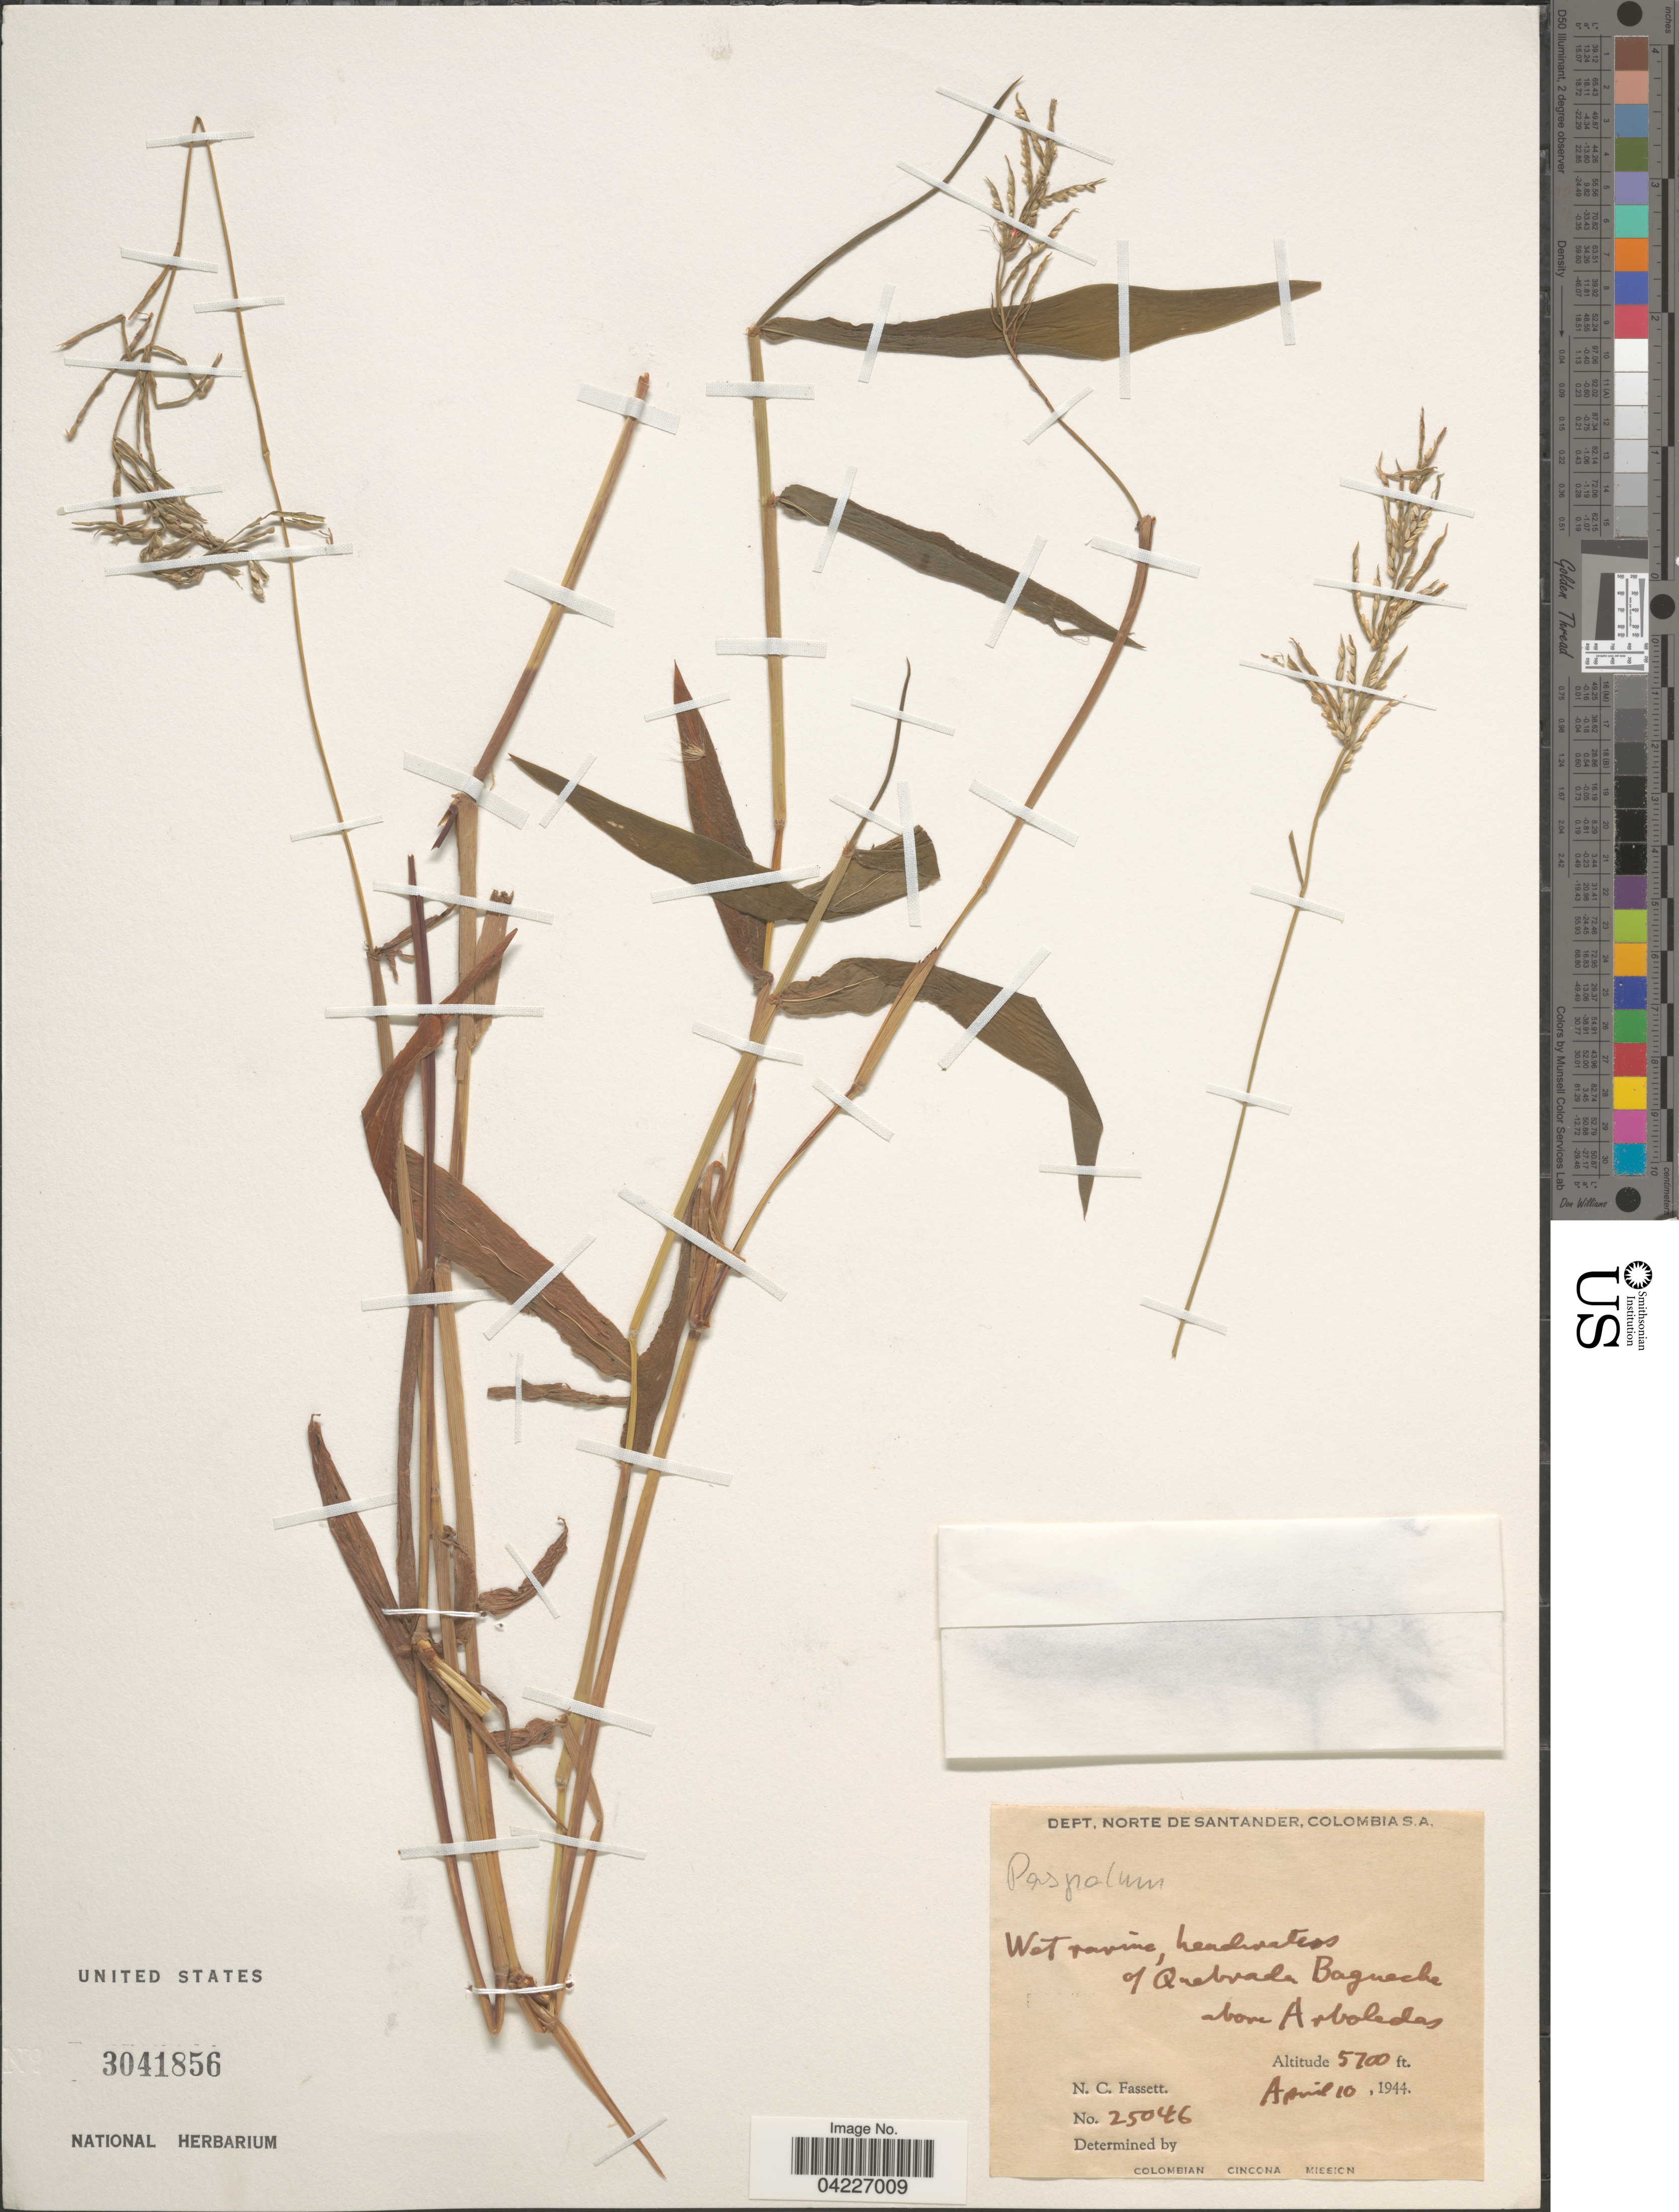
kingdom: Plantae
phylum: Tracheophyta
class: Liliopsida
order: Poales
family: Poaceae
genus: Paspalum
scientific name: Paspalum sp.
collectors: N. C. Fassett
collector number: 25046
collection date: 1944-04-10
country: Colombia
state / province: Norte de Santander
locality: Dept. Norte de Santander. Wet ravine, headwaters of Quebrada Bagueche above Arboledas. Colombian Cinchona Mission.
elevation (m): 1737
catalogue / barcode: US 3041856